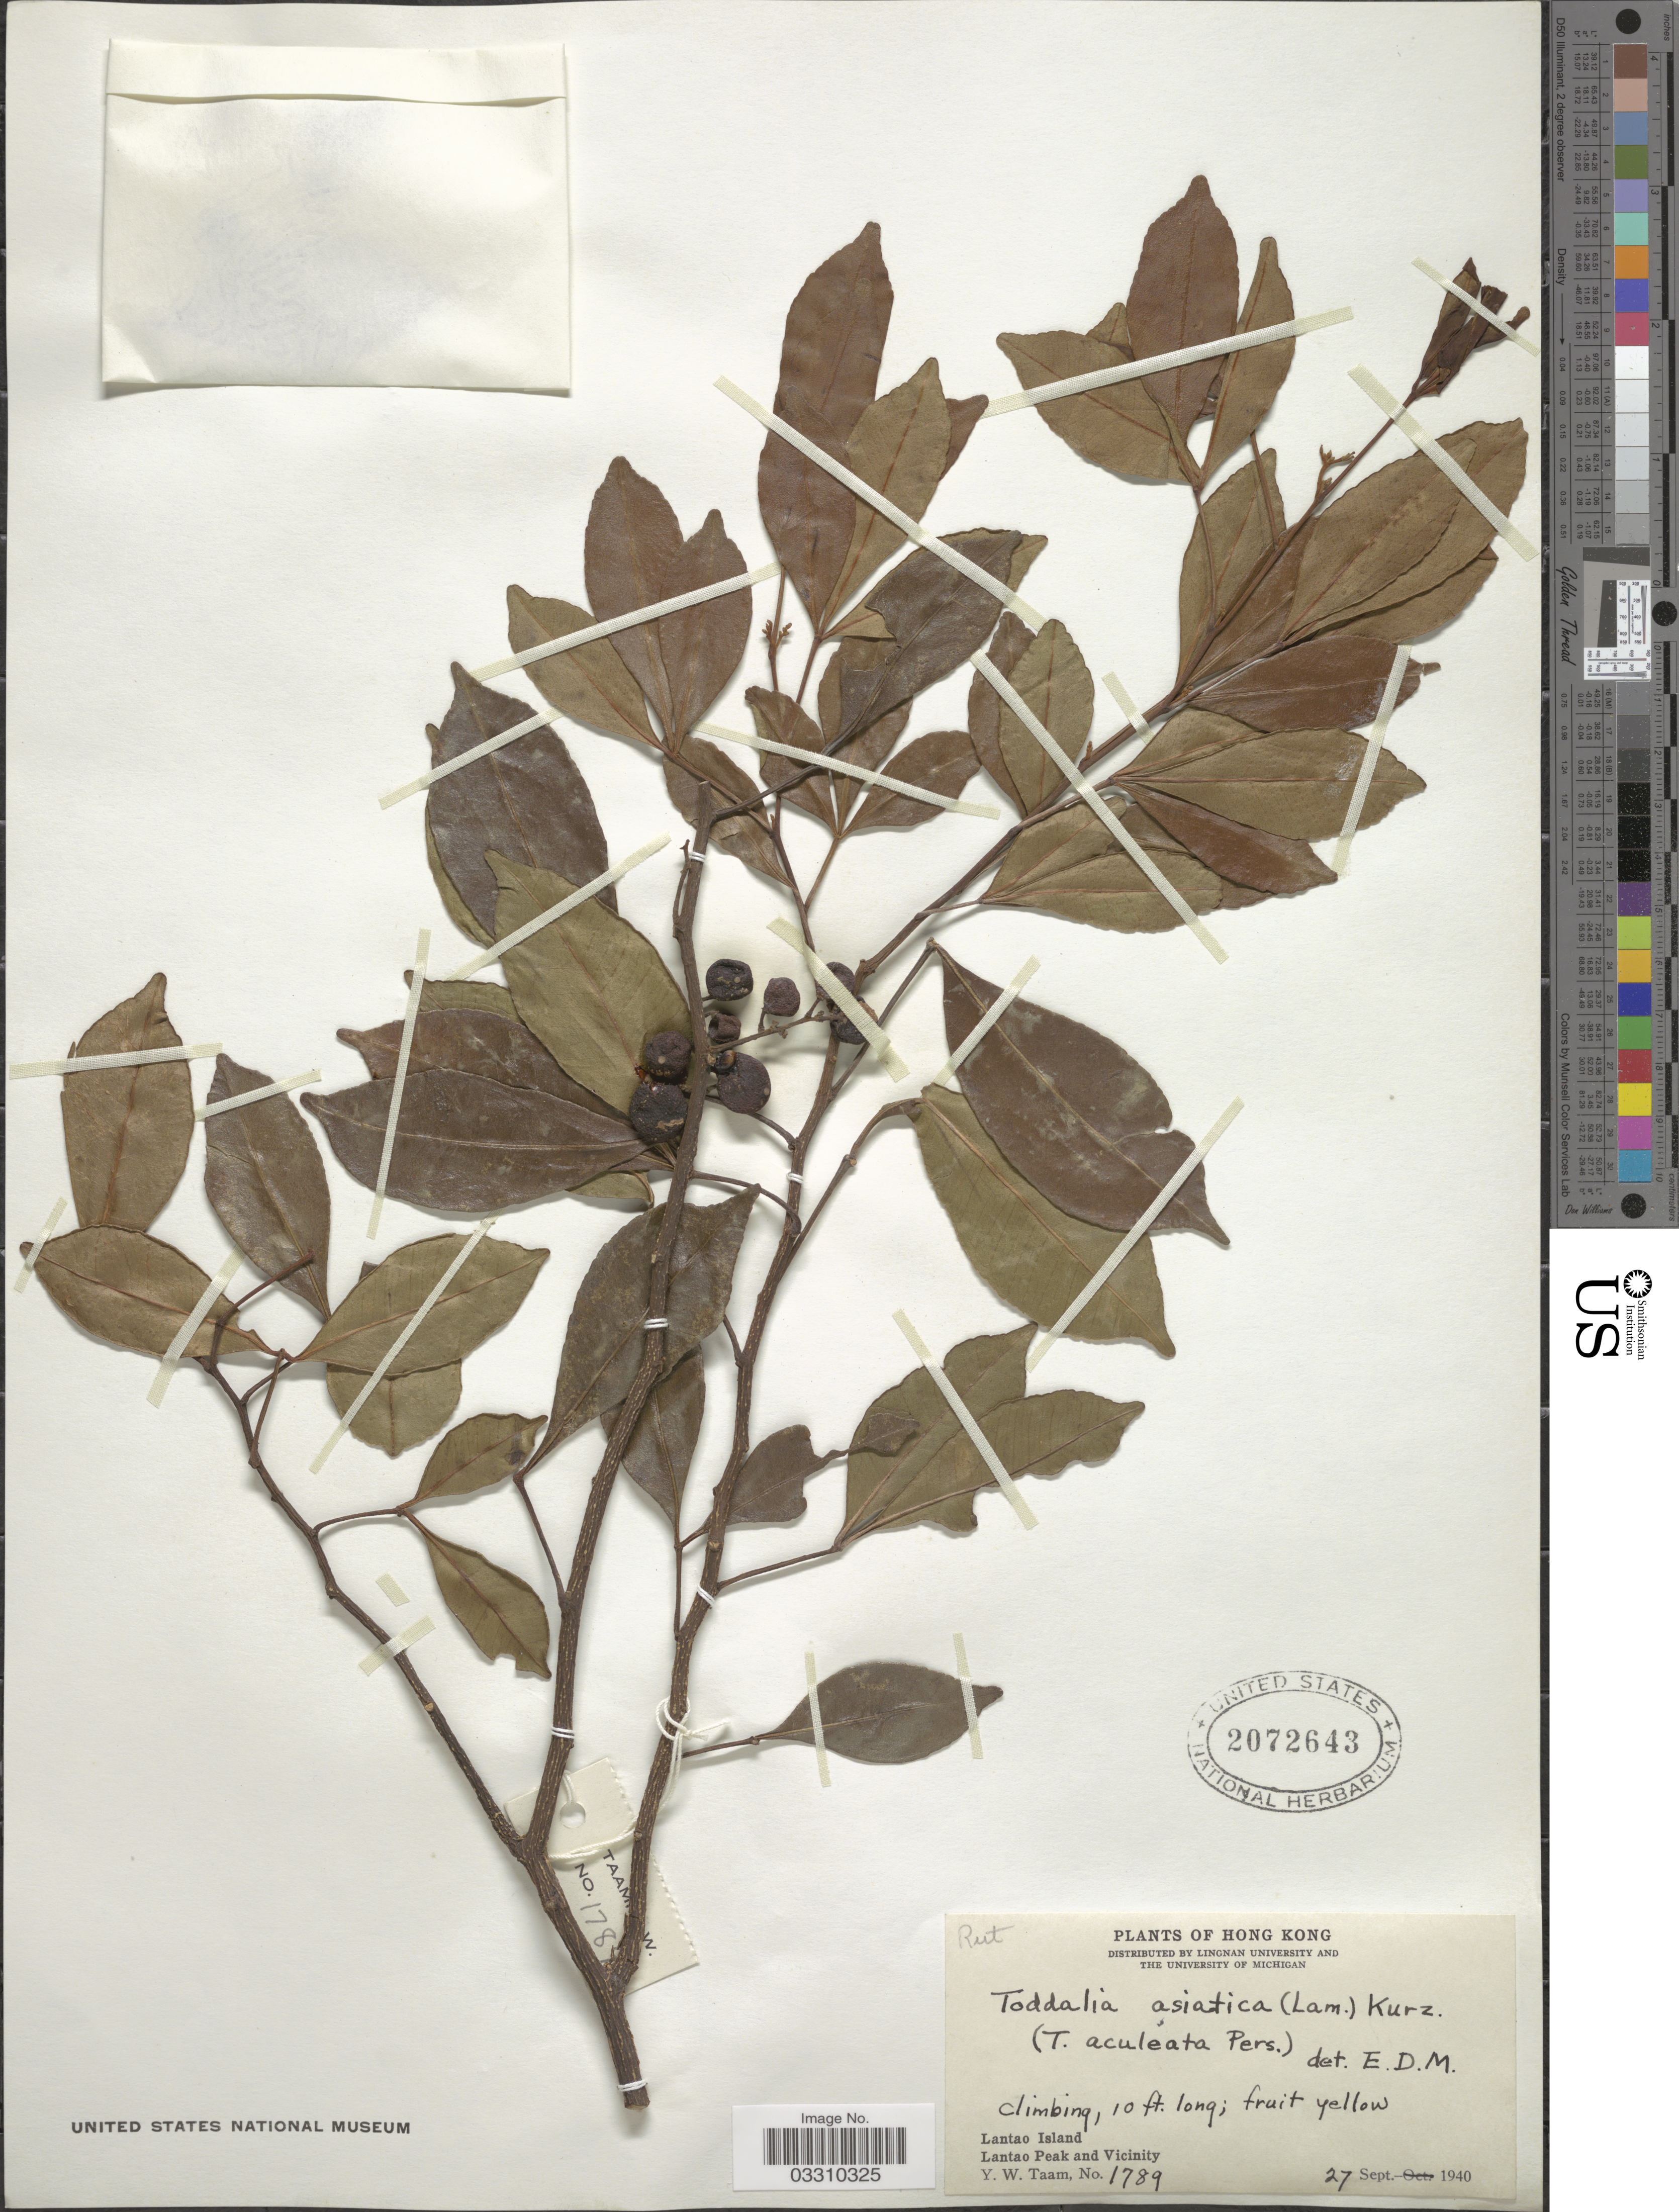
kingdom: Plantae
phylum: Tracheophyta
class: Magnoliopsida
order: Sapindales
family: Rutaceae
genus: Zanthoxylum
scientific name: Zanthoxylum asiaticum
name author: (L.) Appelhans et al.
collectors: Y. W. Taam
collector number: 1789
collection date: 1940-09-27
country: China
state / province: Hong Kong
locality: Lantao Island. Lantao Peak and Vicinity.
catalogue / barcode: US 2072643